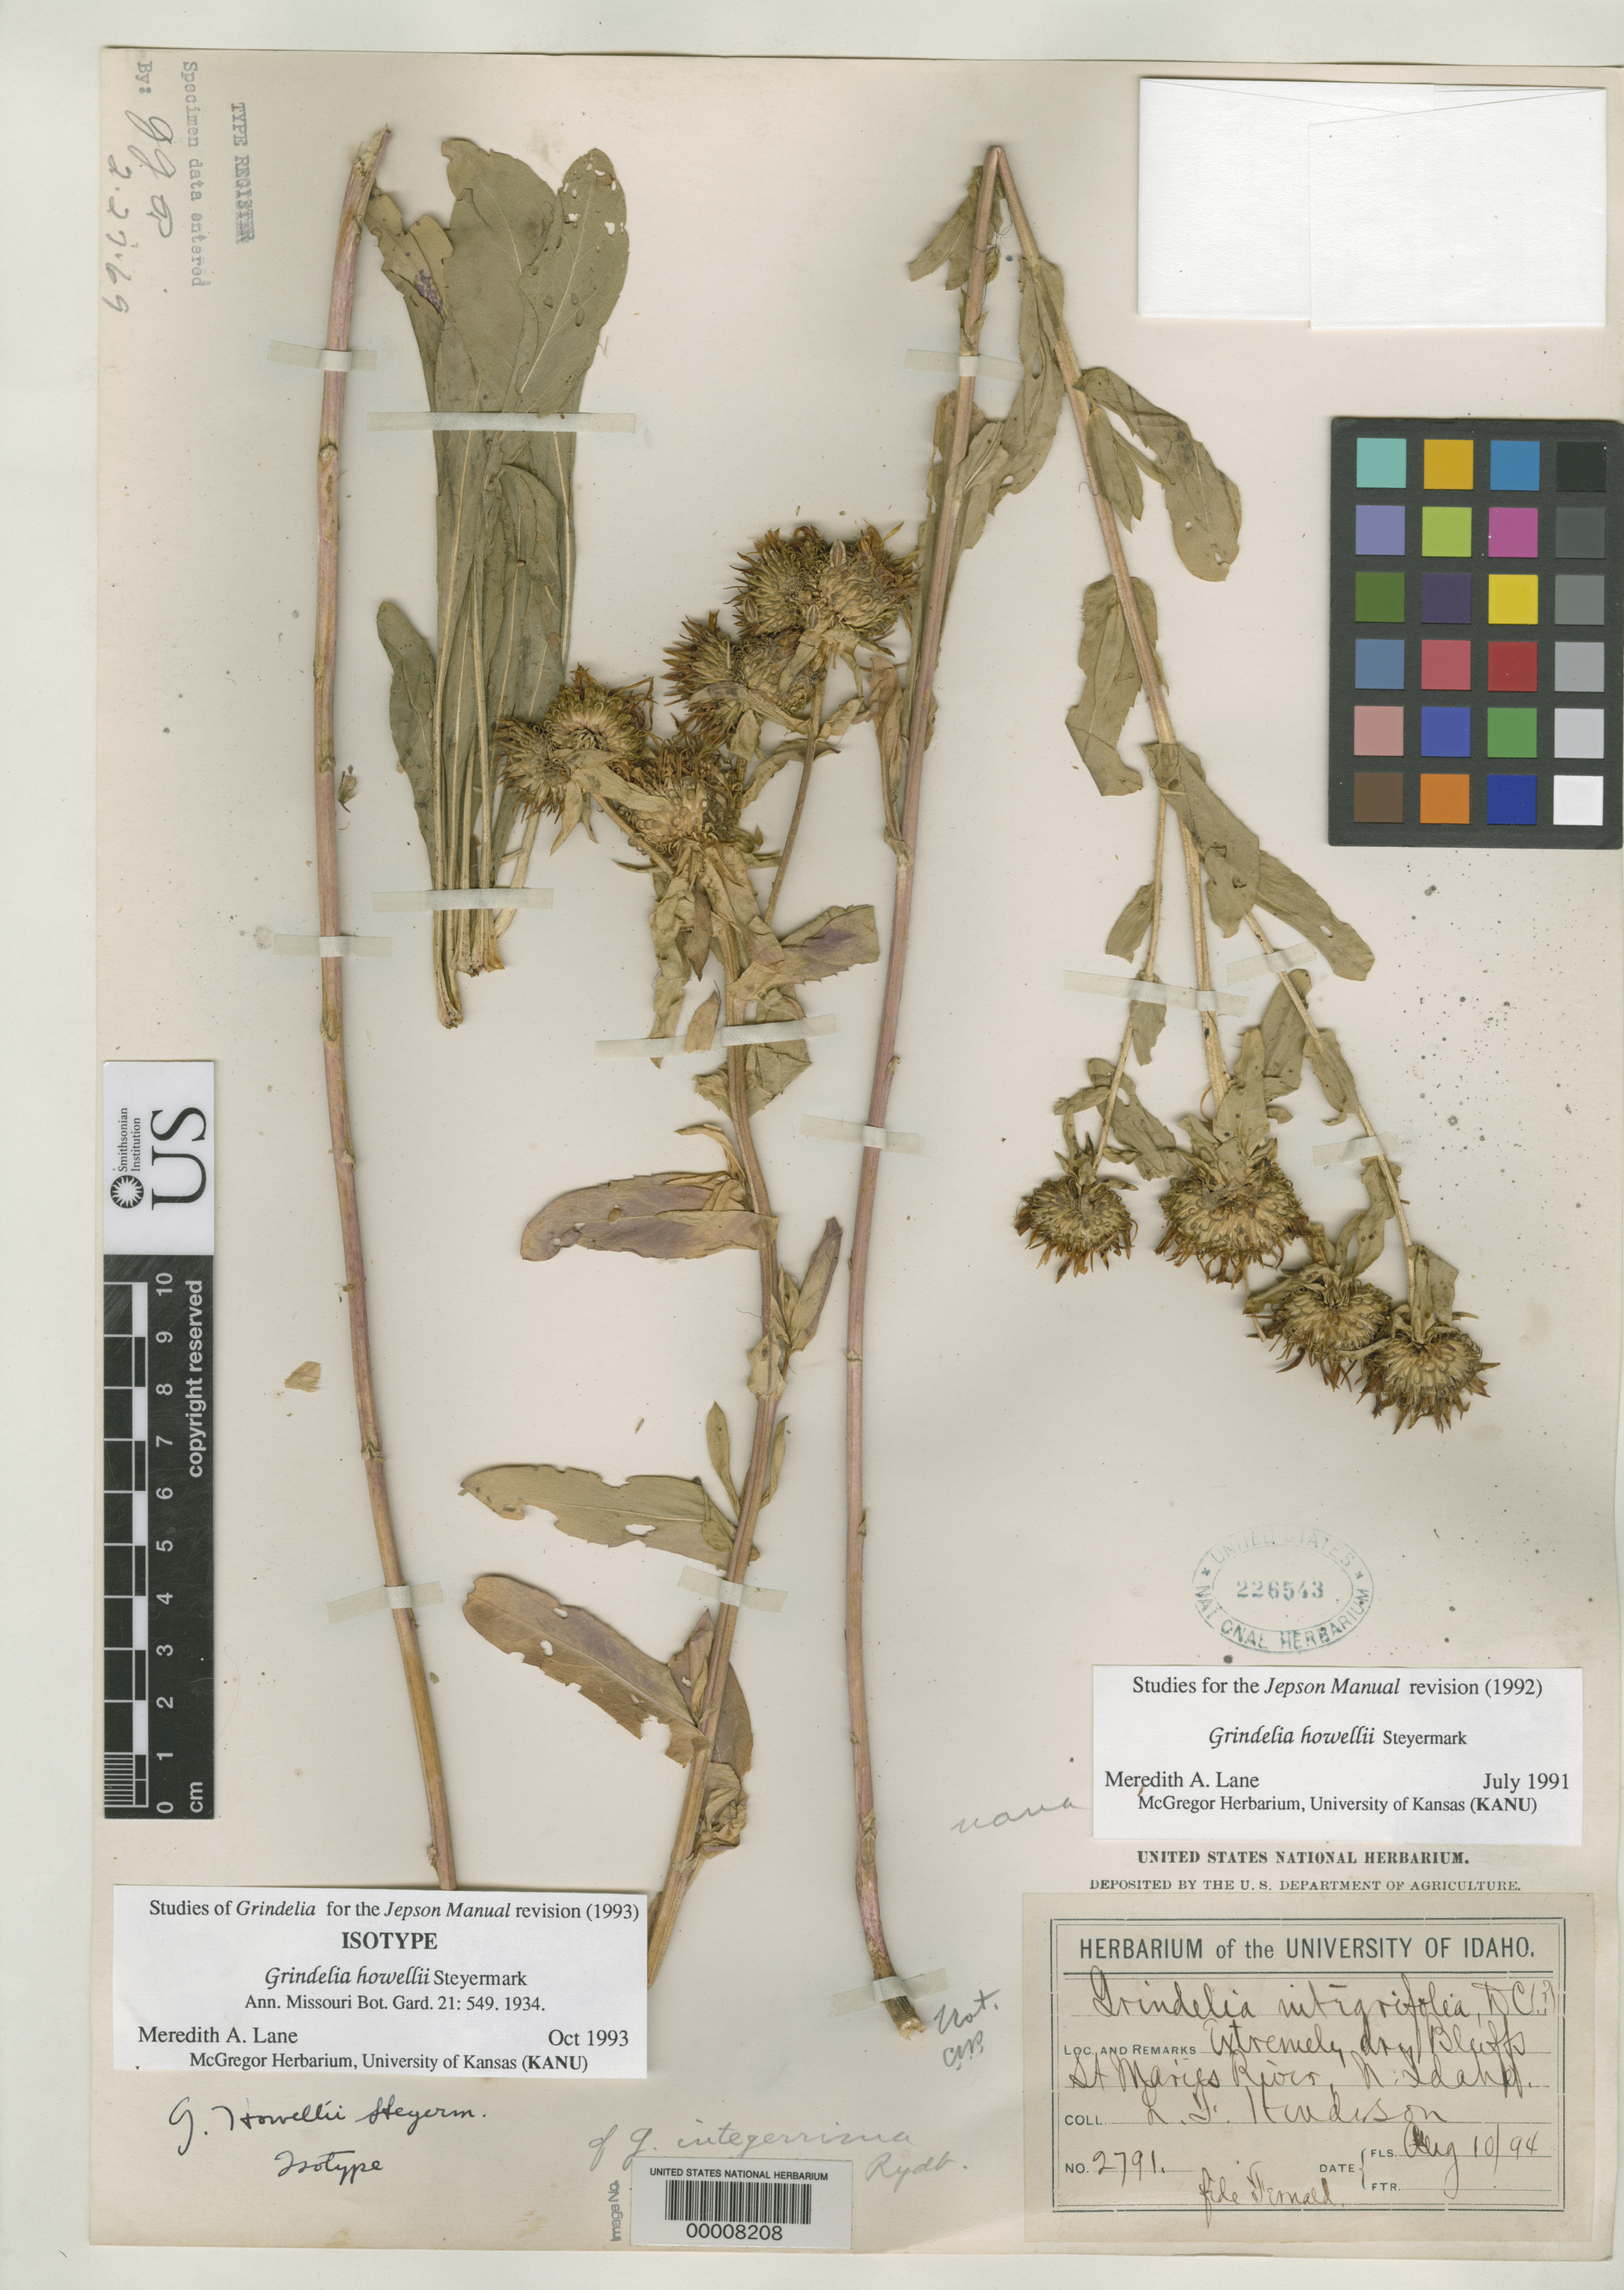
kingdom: Plantae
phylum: Tracheophyta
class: Magnoliopsida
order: Asterales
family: Asteraceae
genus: Grindelia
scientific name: Grindelia howellii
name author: Steyerm.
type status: Isotype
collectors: L. F. Henderson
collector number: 2791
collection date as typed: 10 Aug 1894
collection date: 1894-08-10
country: United States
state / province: Idaho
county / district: Kootenai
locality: St. Maries River.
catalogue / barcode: US 226543